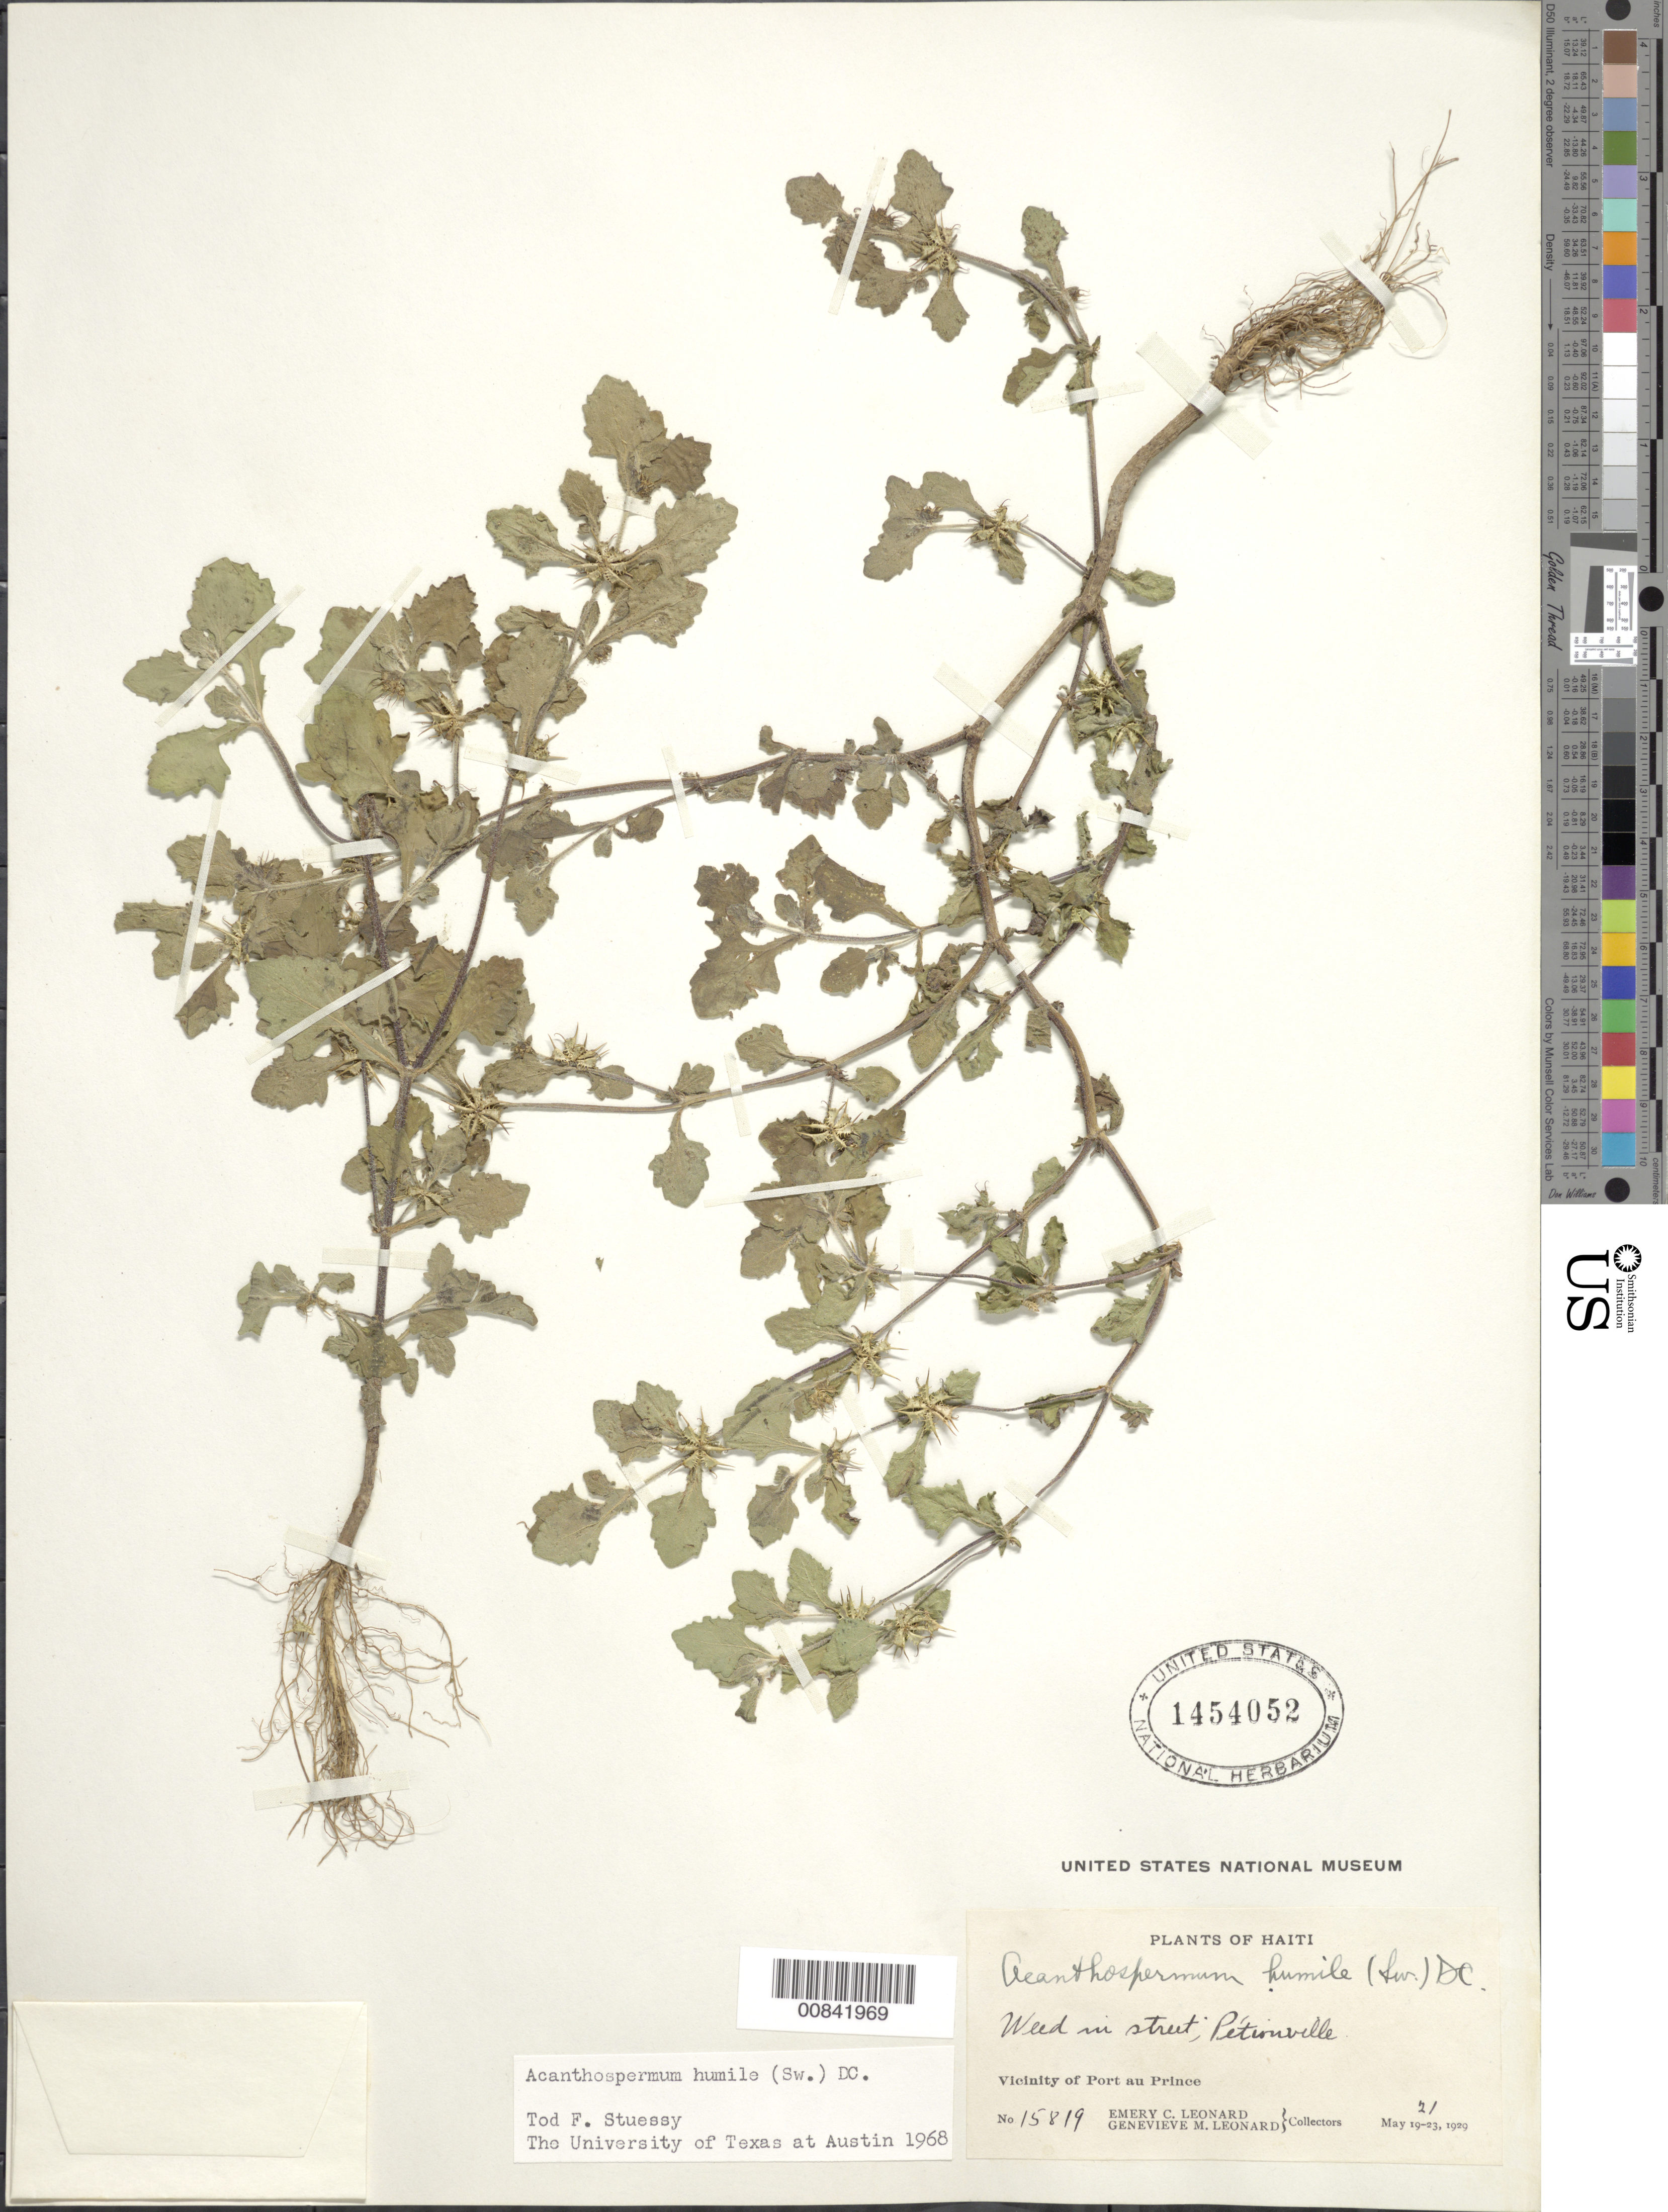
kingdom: Plantae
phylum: Tracheophyta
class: Magnoliopsida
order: Asterales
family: Asteraceae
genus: Acanthospermum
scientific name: Acanthospermum humile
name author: (Sw.) DC.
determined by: Stuessy, T. F.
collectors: E. C. Leonard & G. M. Leonard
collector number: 15819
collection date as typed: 21 May 1929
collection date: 1929-05-21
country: Haiti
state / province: Ouest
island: Hispaniola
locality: Vicinity of Port-au-Prince, Pétionville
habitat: In street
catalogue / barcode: US 1454052